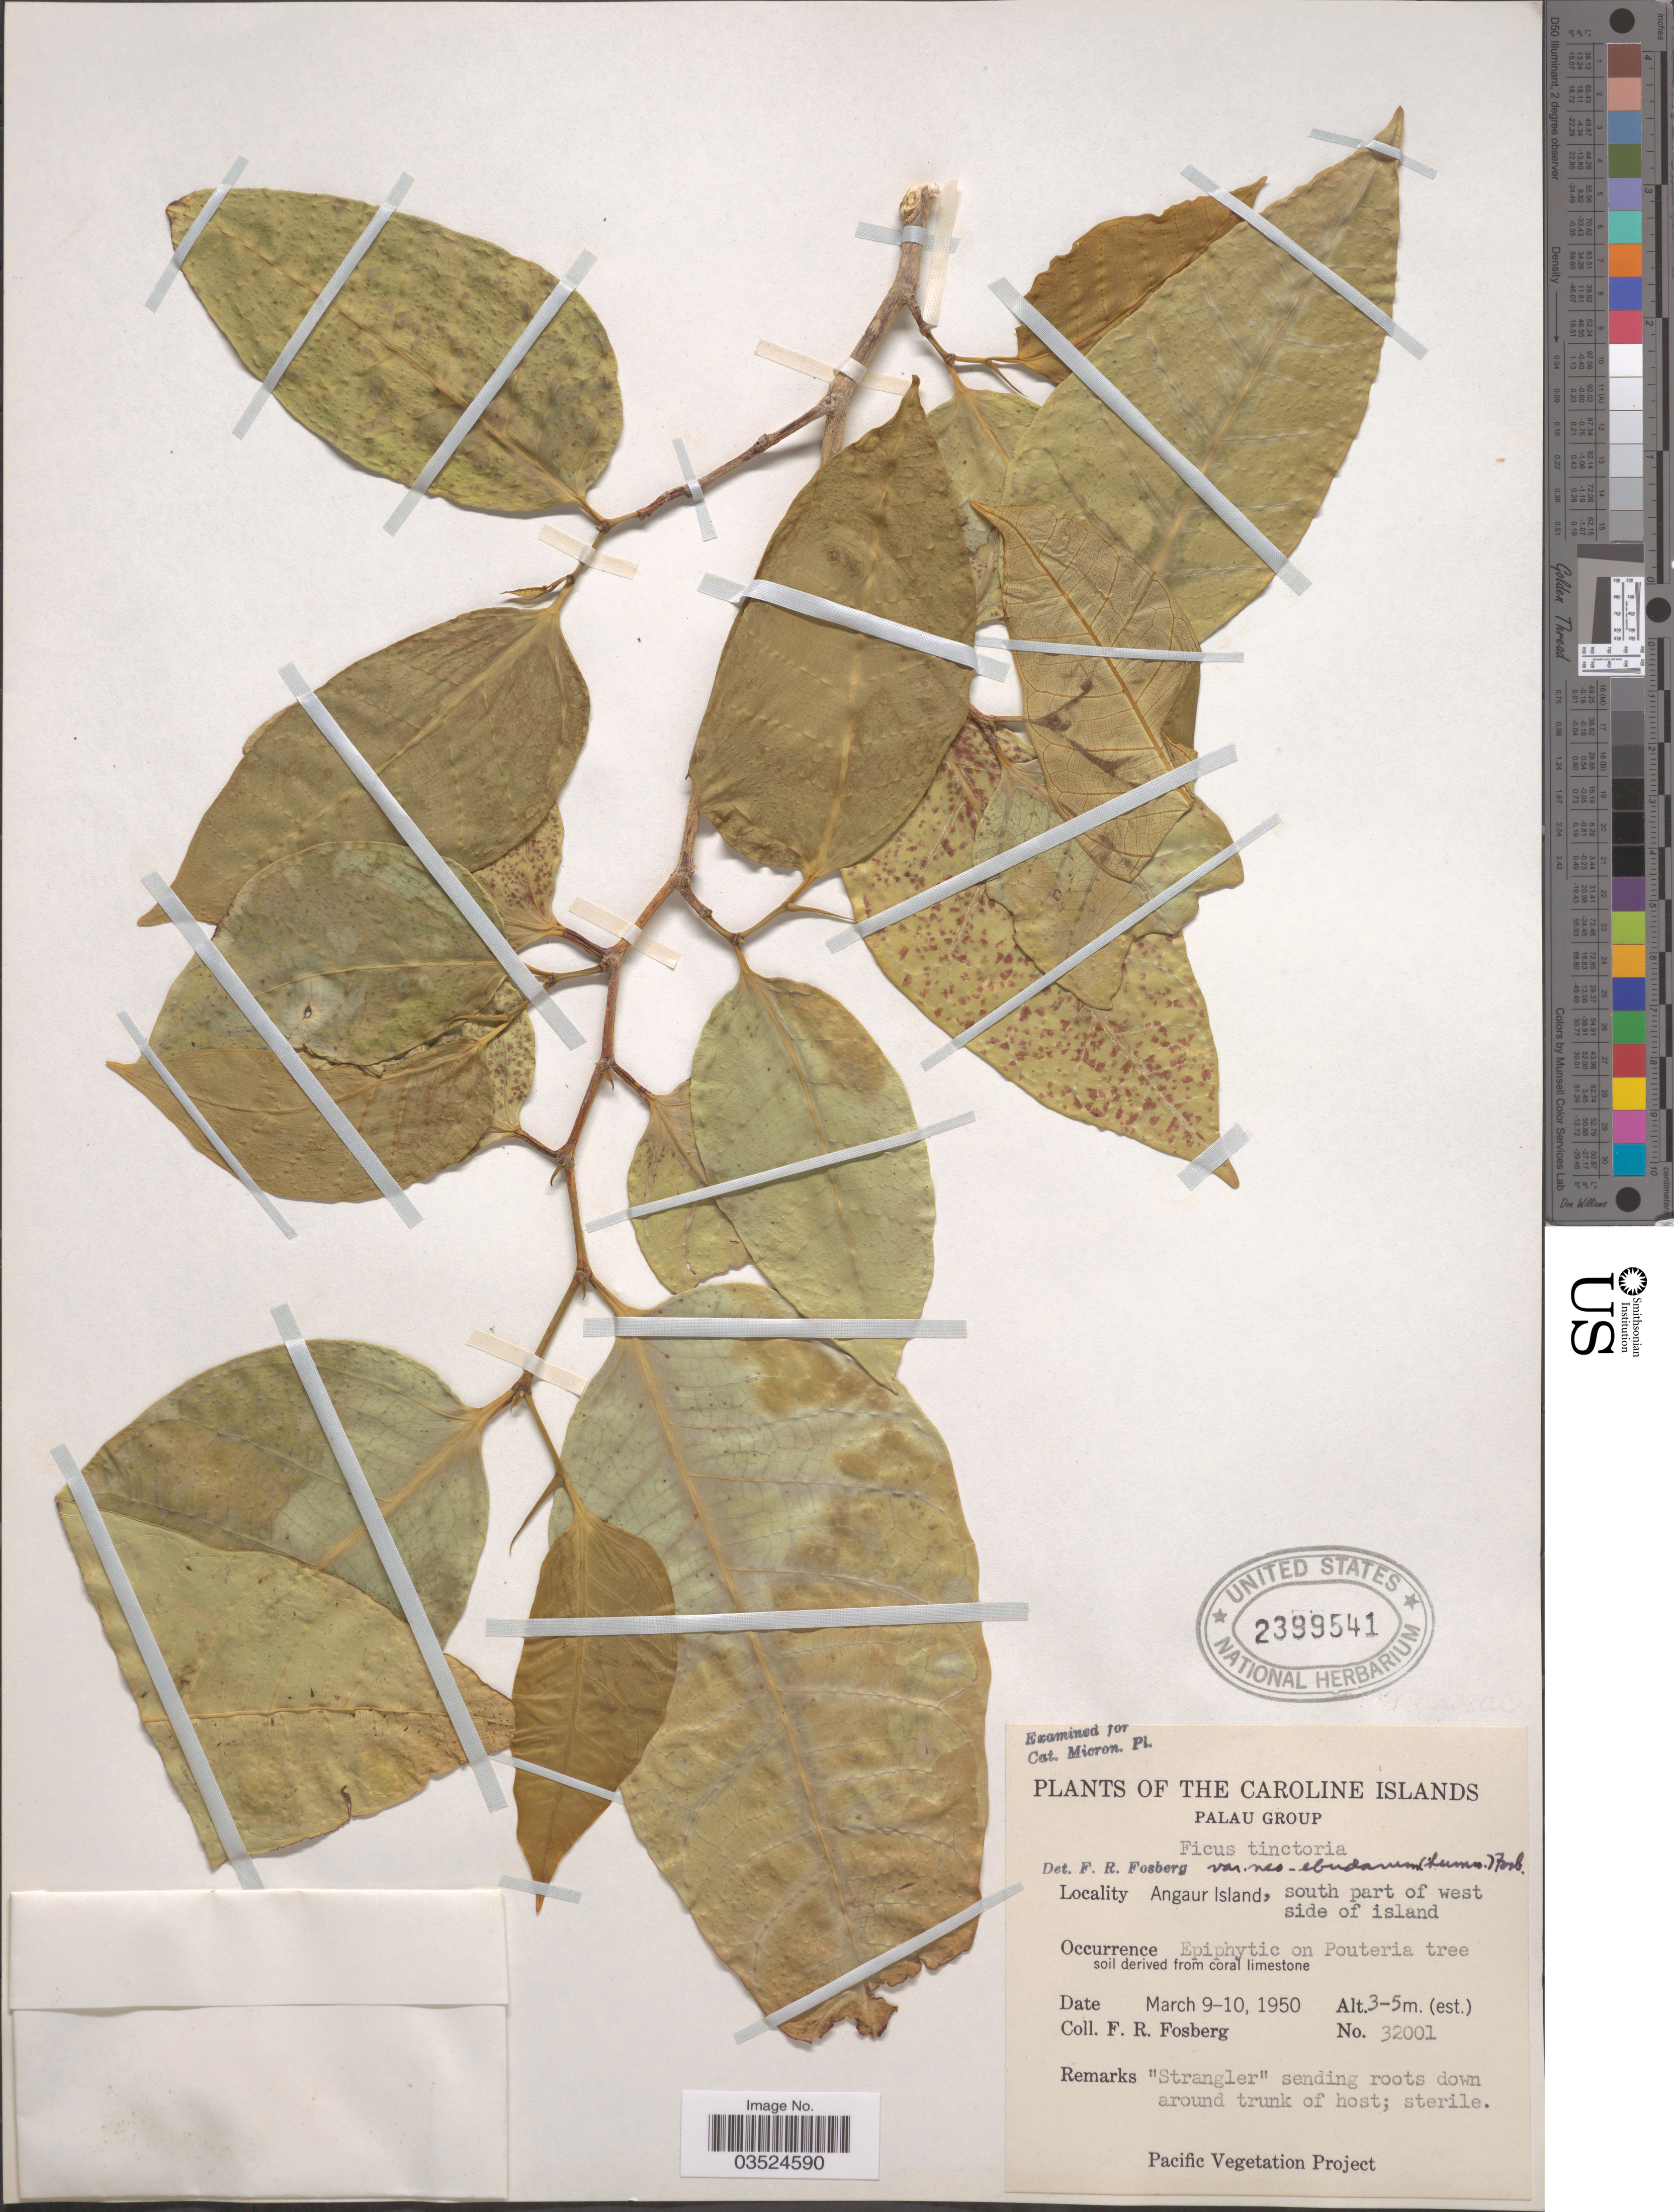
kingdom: Plantae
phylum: Tracheophyta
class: Magnoliopsida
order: Rosales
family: Moraceae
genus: Ficus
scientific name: Ficus tinctoria var. neoebudarum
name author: (Summerh.) Fosberg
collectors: F. R. Fosberg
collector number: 32001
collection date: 1950-03-09/1950-03-10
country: Palau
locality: The Caroline Islands. Palau Group. Angaur Island, south part of west side of island.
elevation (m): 3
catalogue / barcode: US 2399541